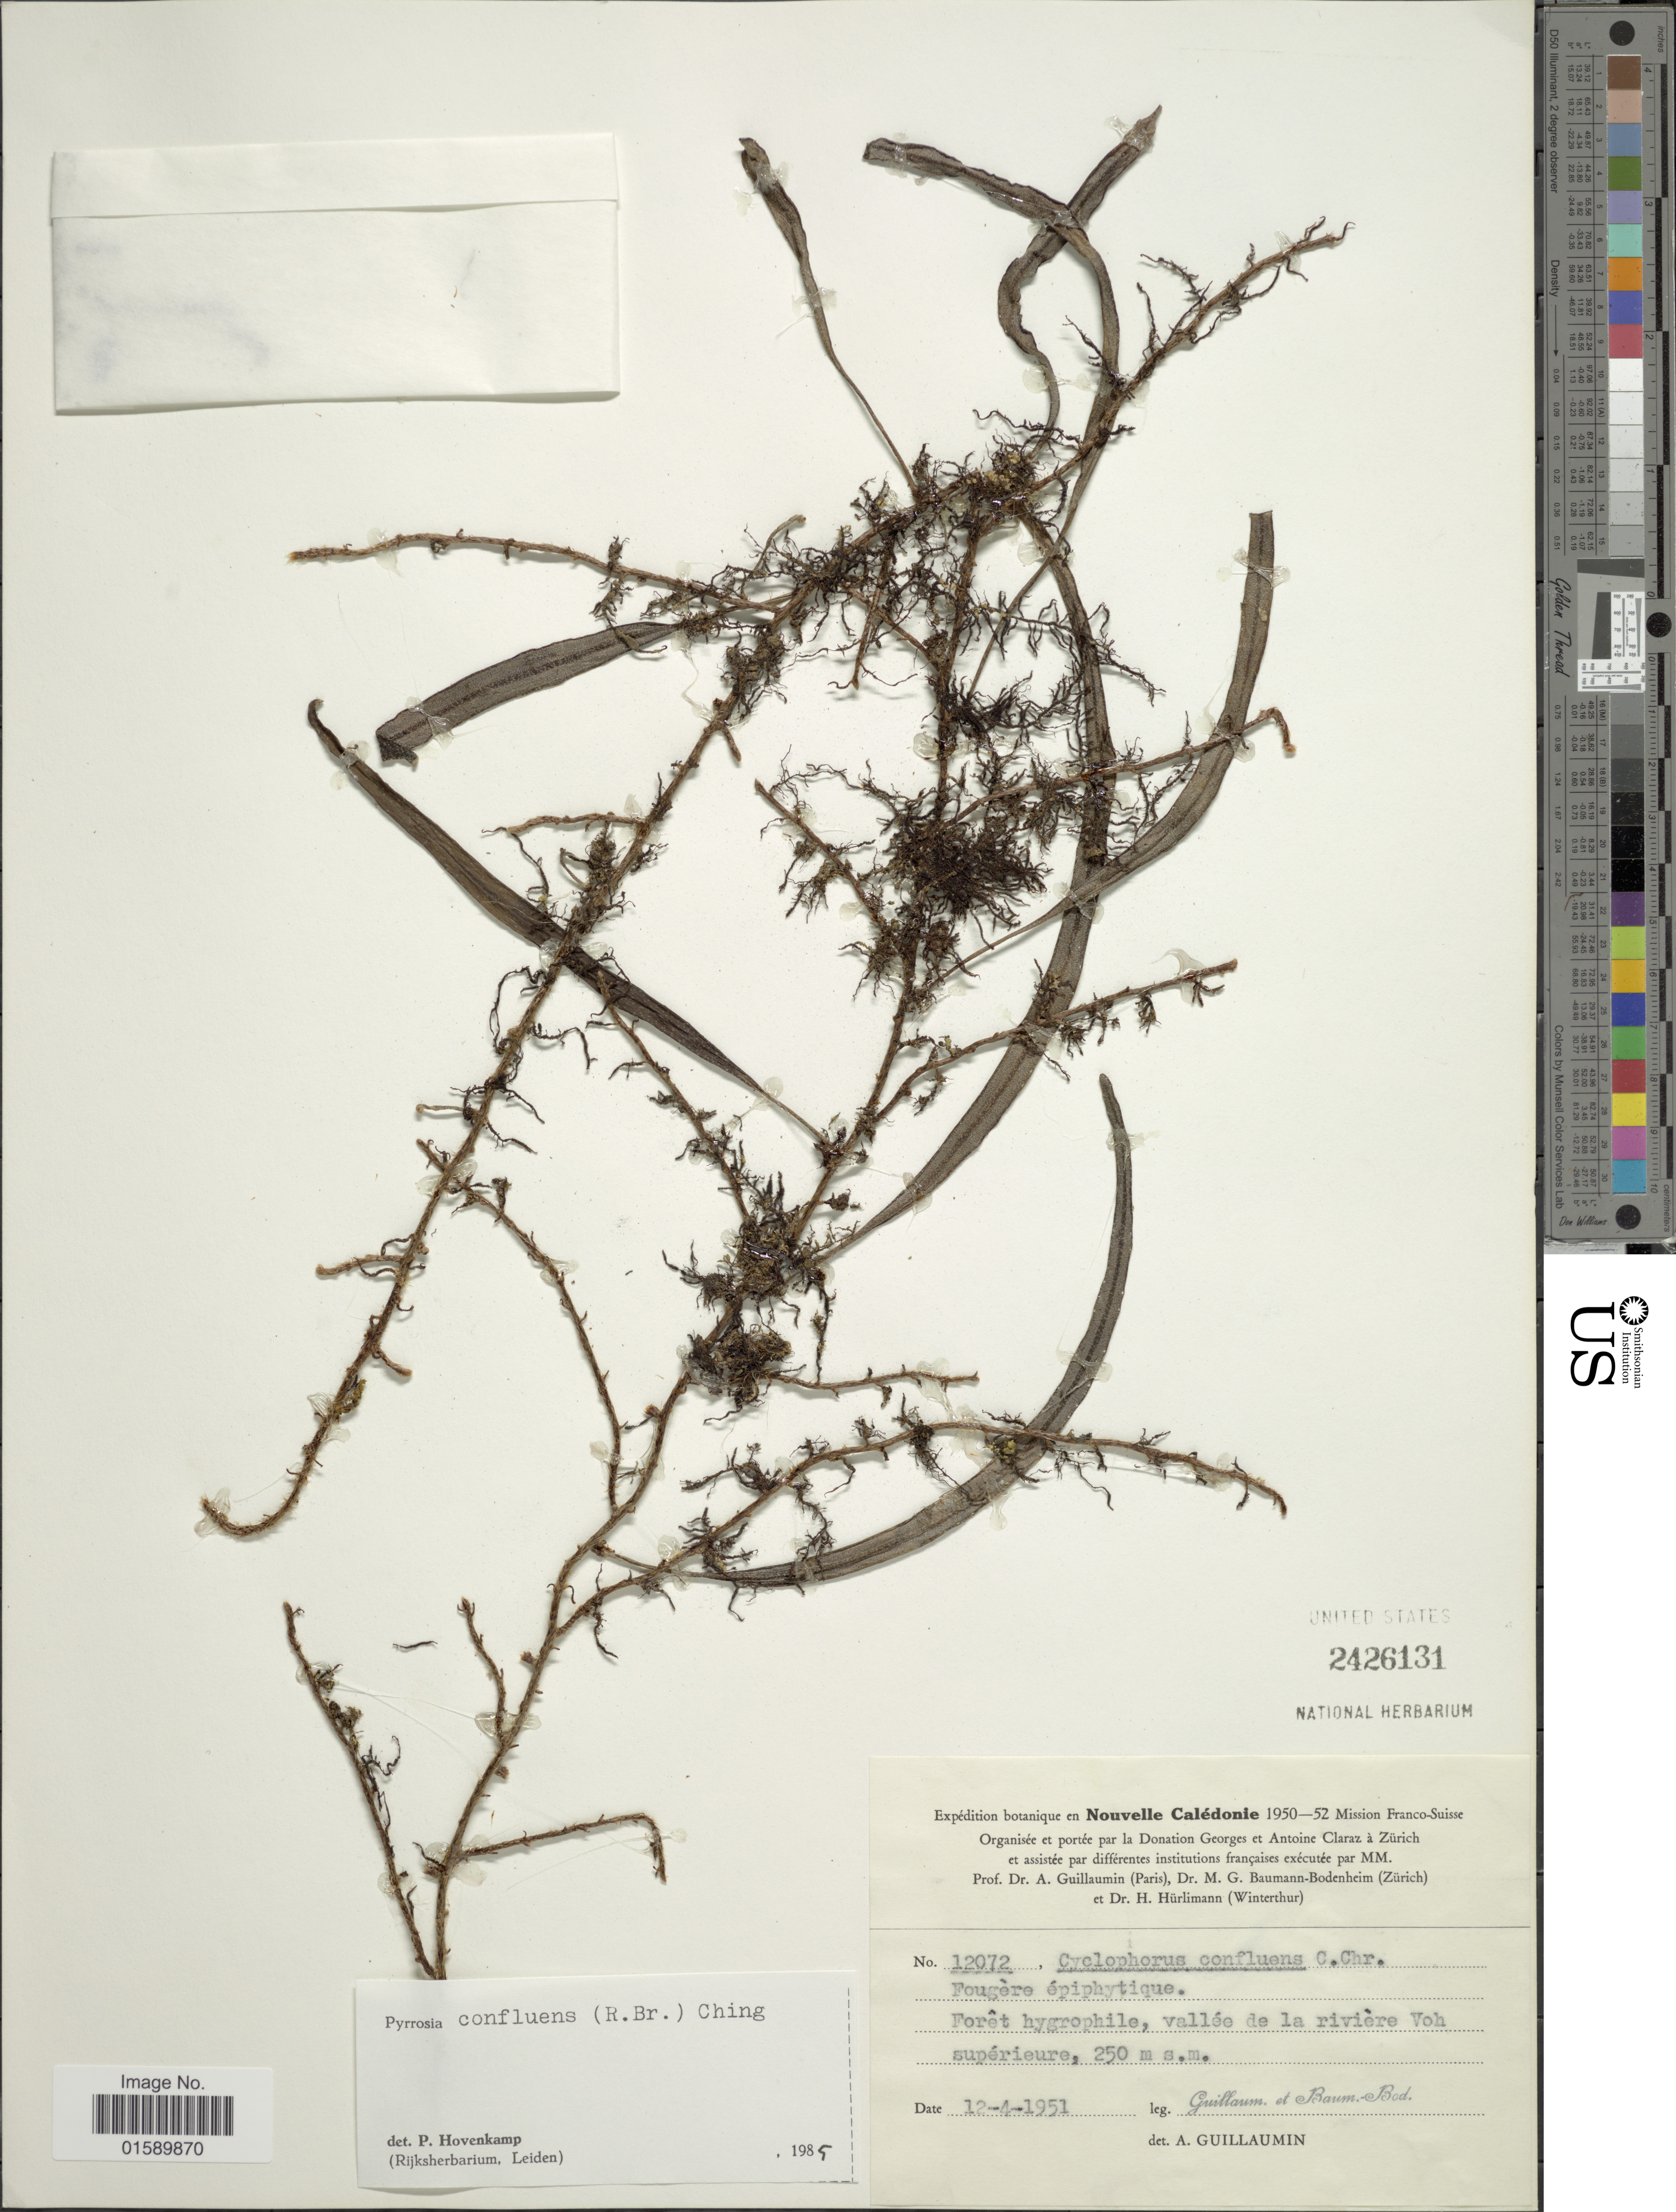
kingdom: Plantae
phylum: Tracheophyta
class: Polypodiopsida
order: Polypodiales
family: Polypodiaceae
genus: Pyrrosia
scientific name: Pyrrosia confluens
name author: (R. Br.) Ching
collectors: A. Guillaumin & M. G. Baumann-Bodenheim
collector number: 12072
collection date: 1951-04-12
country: New Caledonia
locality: Foret hygrophile de la riviere Voh superieure.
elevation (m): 250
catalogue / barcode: US 2426131